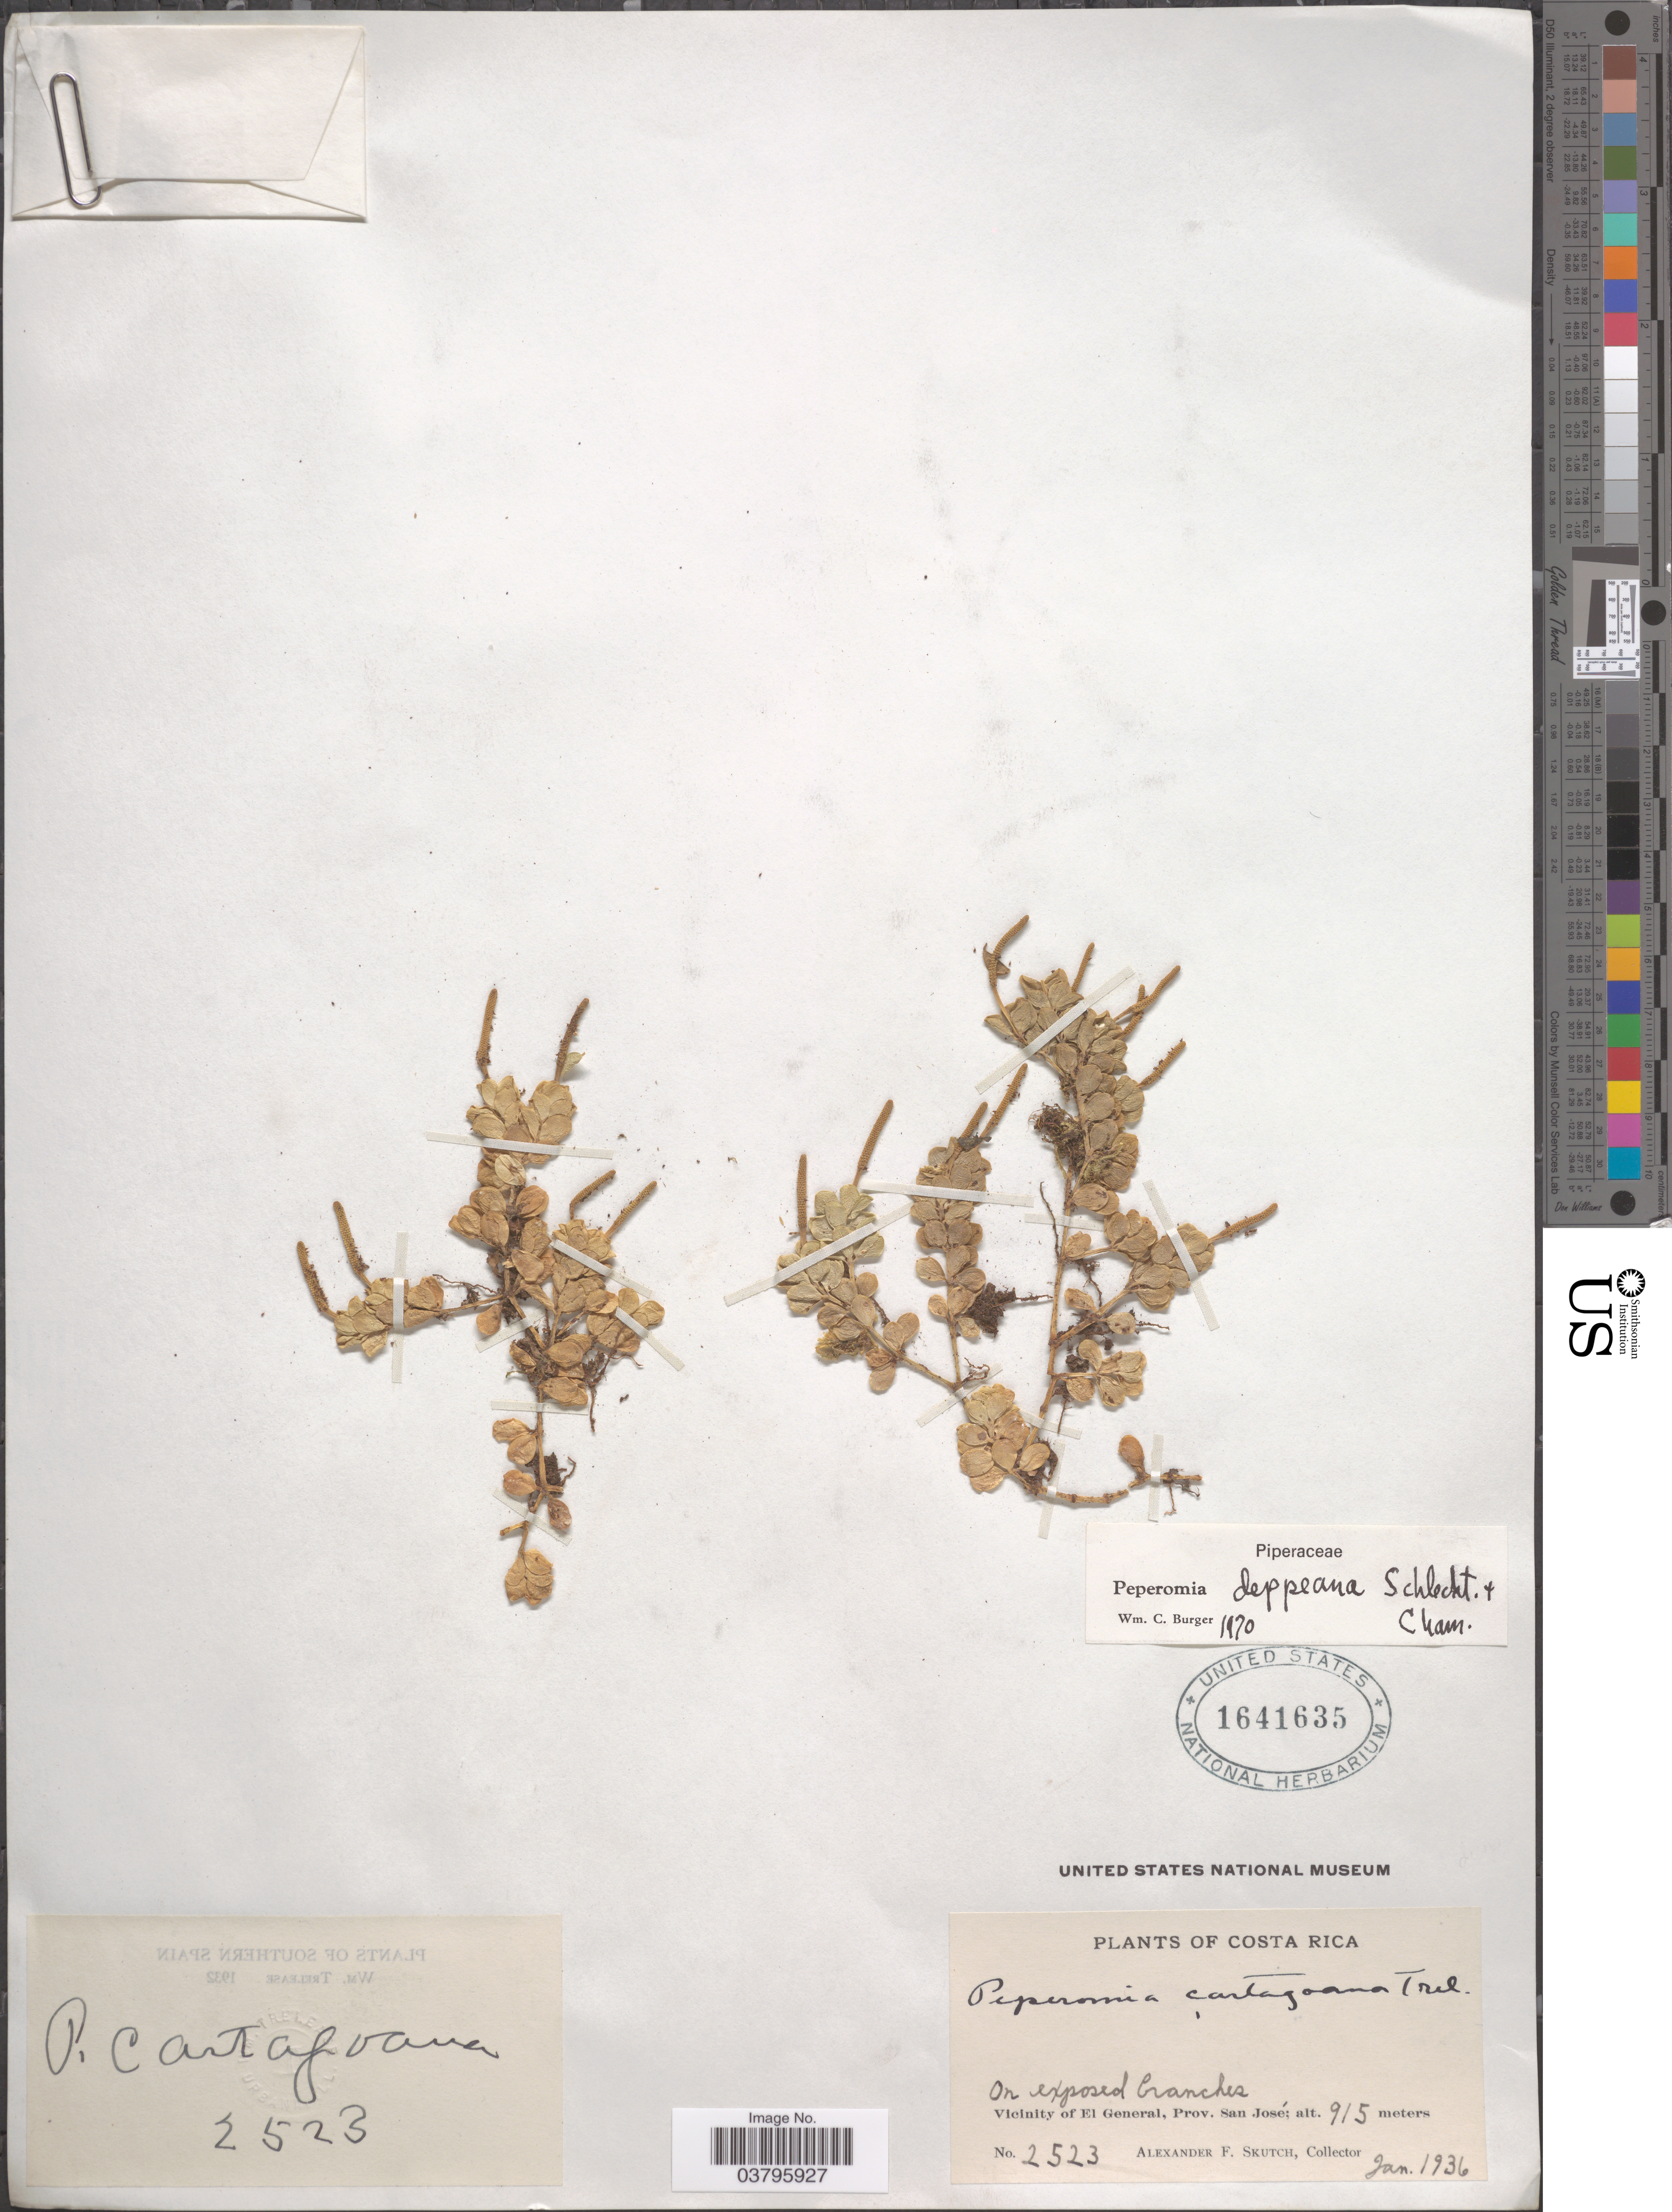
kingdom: Plantae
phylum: Tracheophyta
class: Magnoliopsida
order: Piperales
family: Piperaceae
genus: Peperomia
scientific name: Peperomia deppeana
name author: Schltdl. & Cham.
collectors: A. F. Skutch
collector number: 2523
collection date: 1936-01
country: Costa Rica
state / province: San José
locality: On exposed branches. Vicinity of El General.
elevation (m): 915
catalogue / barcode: US 1641635